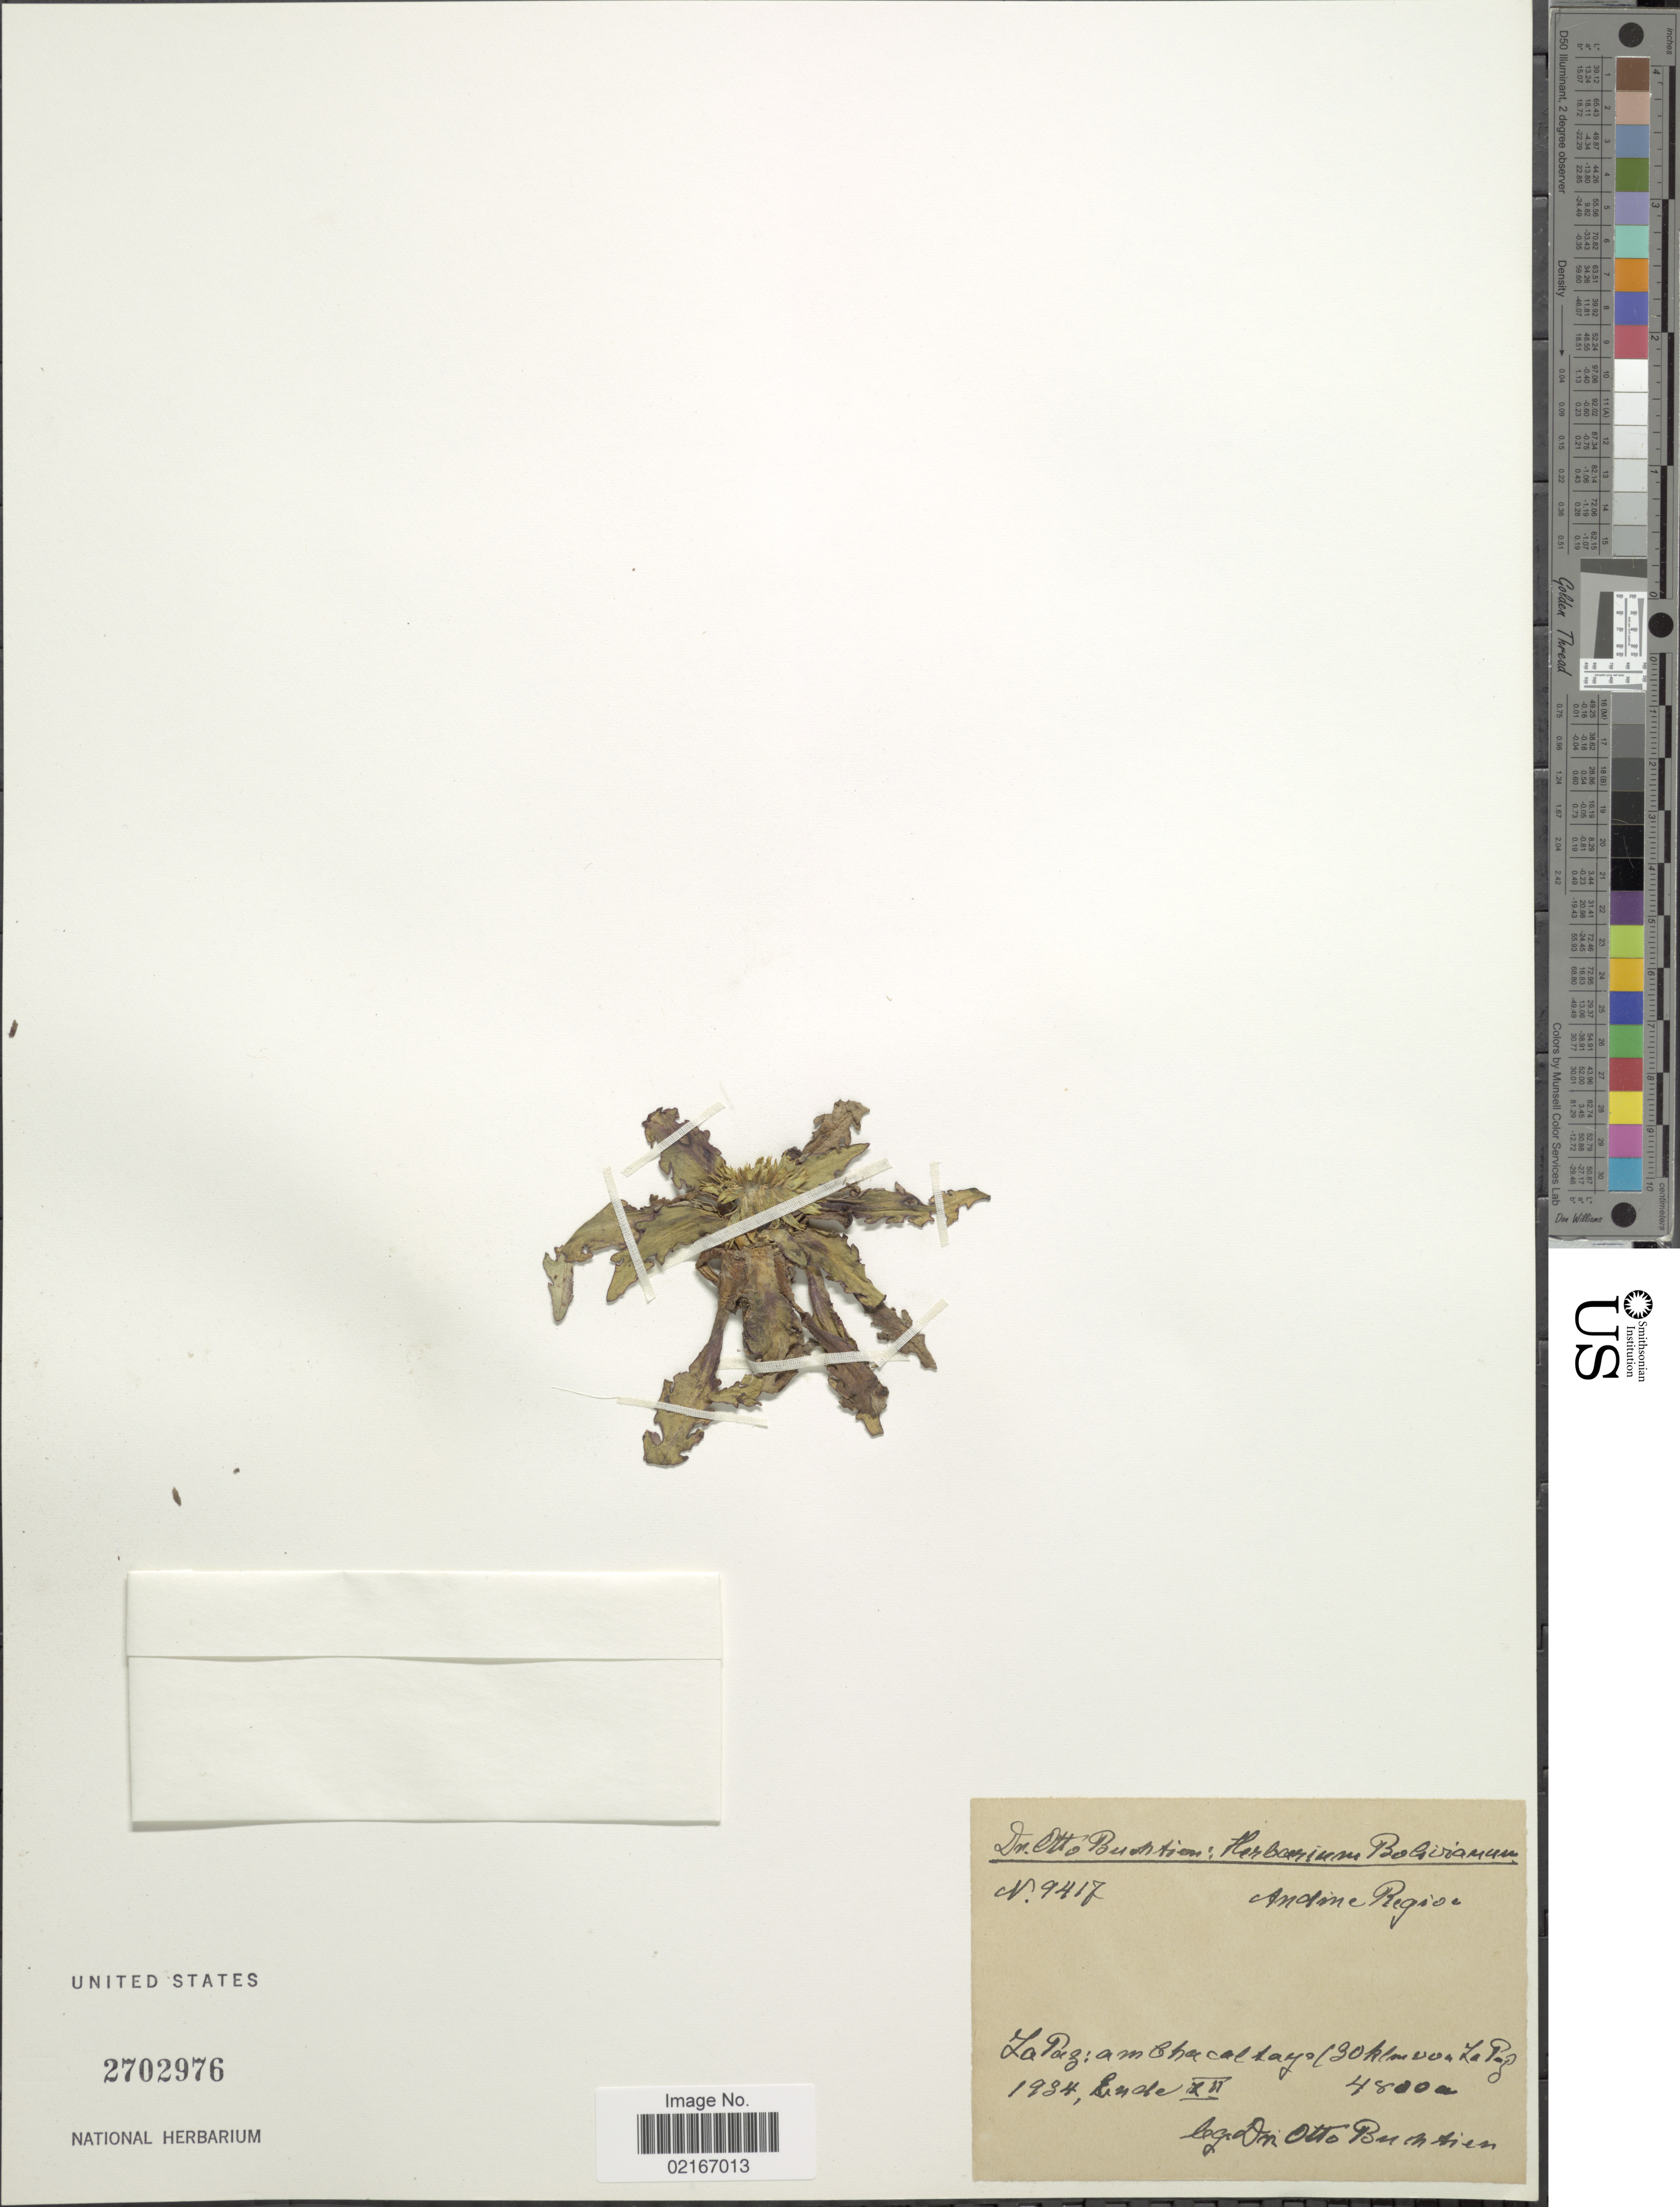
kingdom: Plantae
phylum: Tracheophyta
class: Magnoliopsida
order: Asterales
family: Asteraceae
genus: Hypochaeris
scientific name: Hypochaeris sp.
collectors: O. Buchtien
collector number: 9417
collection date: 1934-12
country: Bolivia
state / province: La Paz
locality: Andine Region, Chacaltaya (30 km from La Paz)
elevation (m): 4800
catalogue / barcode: US 2702976